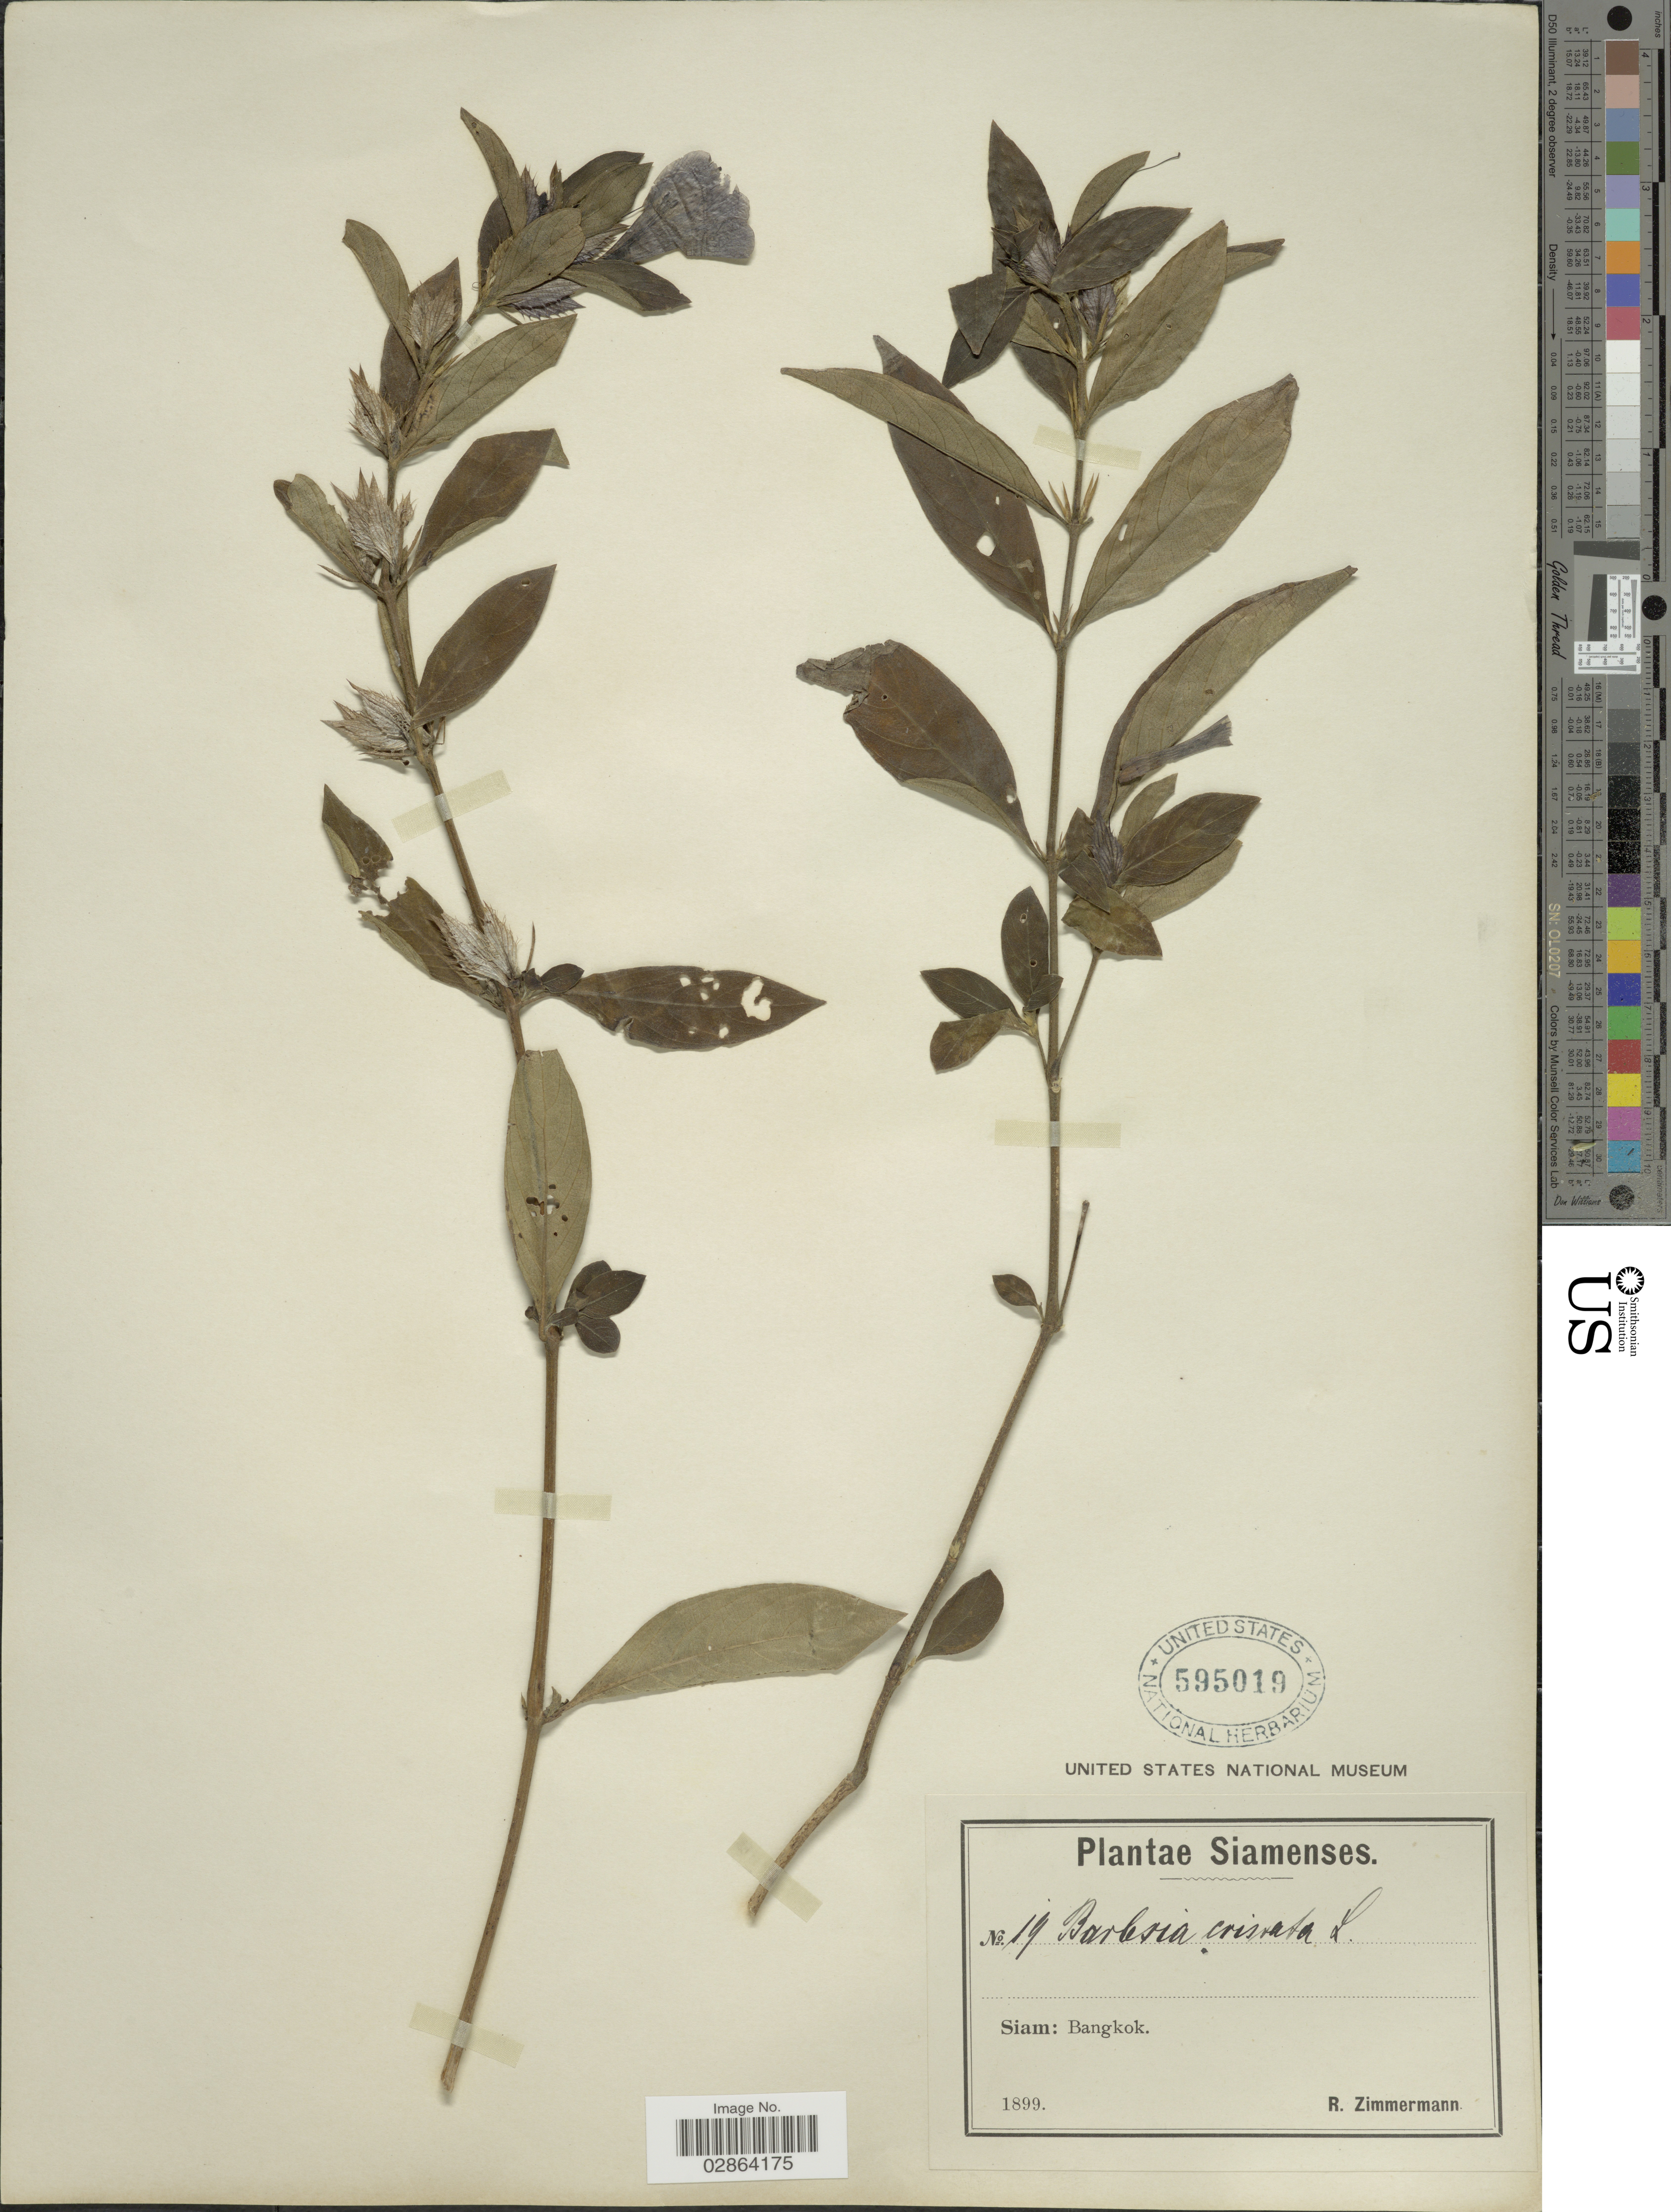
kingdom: Plantae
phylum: Tracheophyta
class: Magnoliopsida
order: Lamiales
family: Acanthaceae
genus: Barleria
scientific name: Barleria cristata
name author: L.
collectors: R. Zimmermann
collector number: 19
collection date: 1899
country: Thailand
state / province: Bangkok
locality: Siamenses, Siam: Bangkok.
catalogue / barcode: US 595019